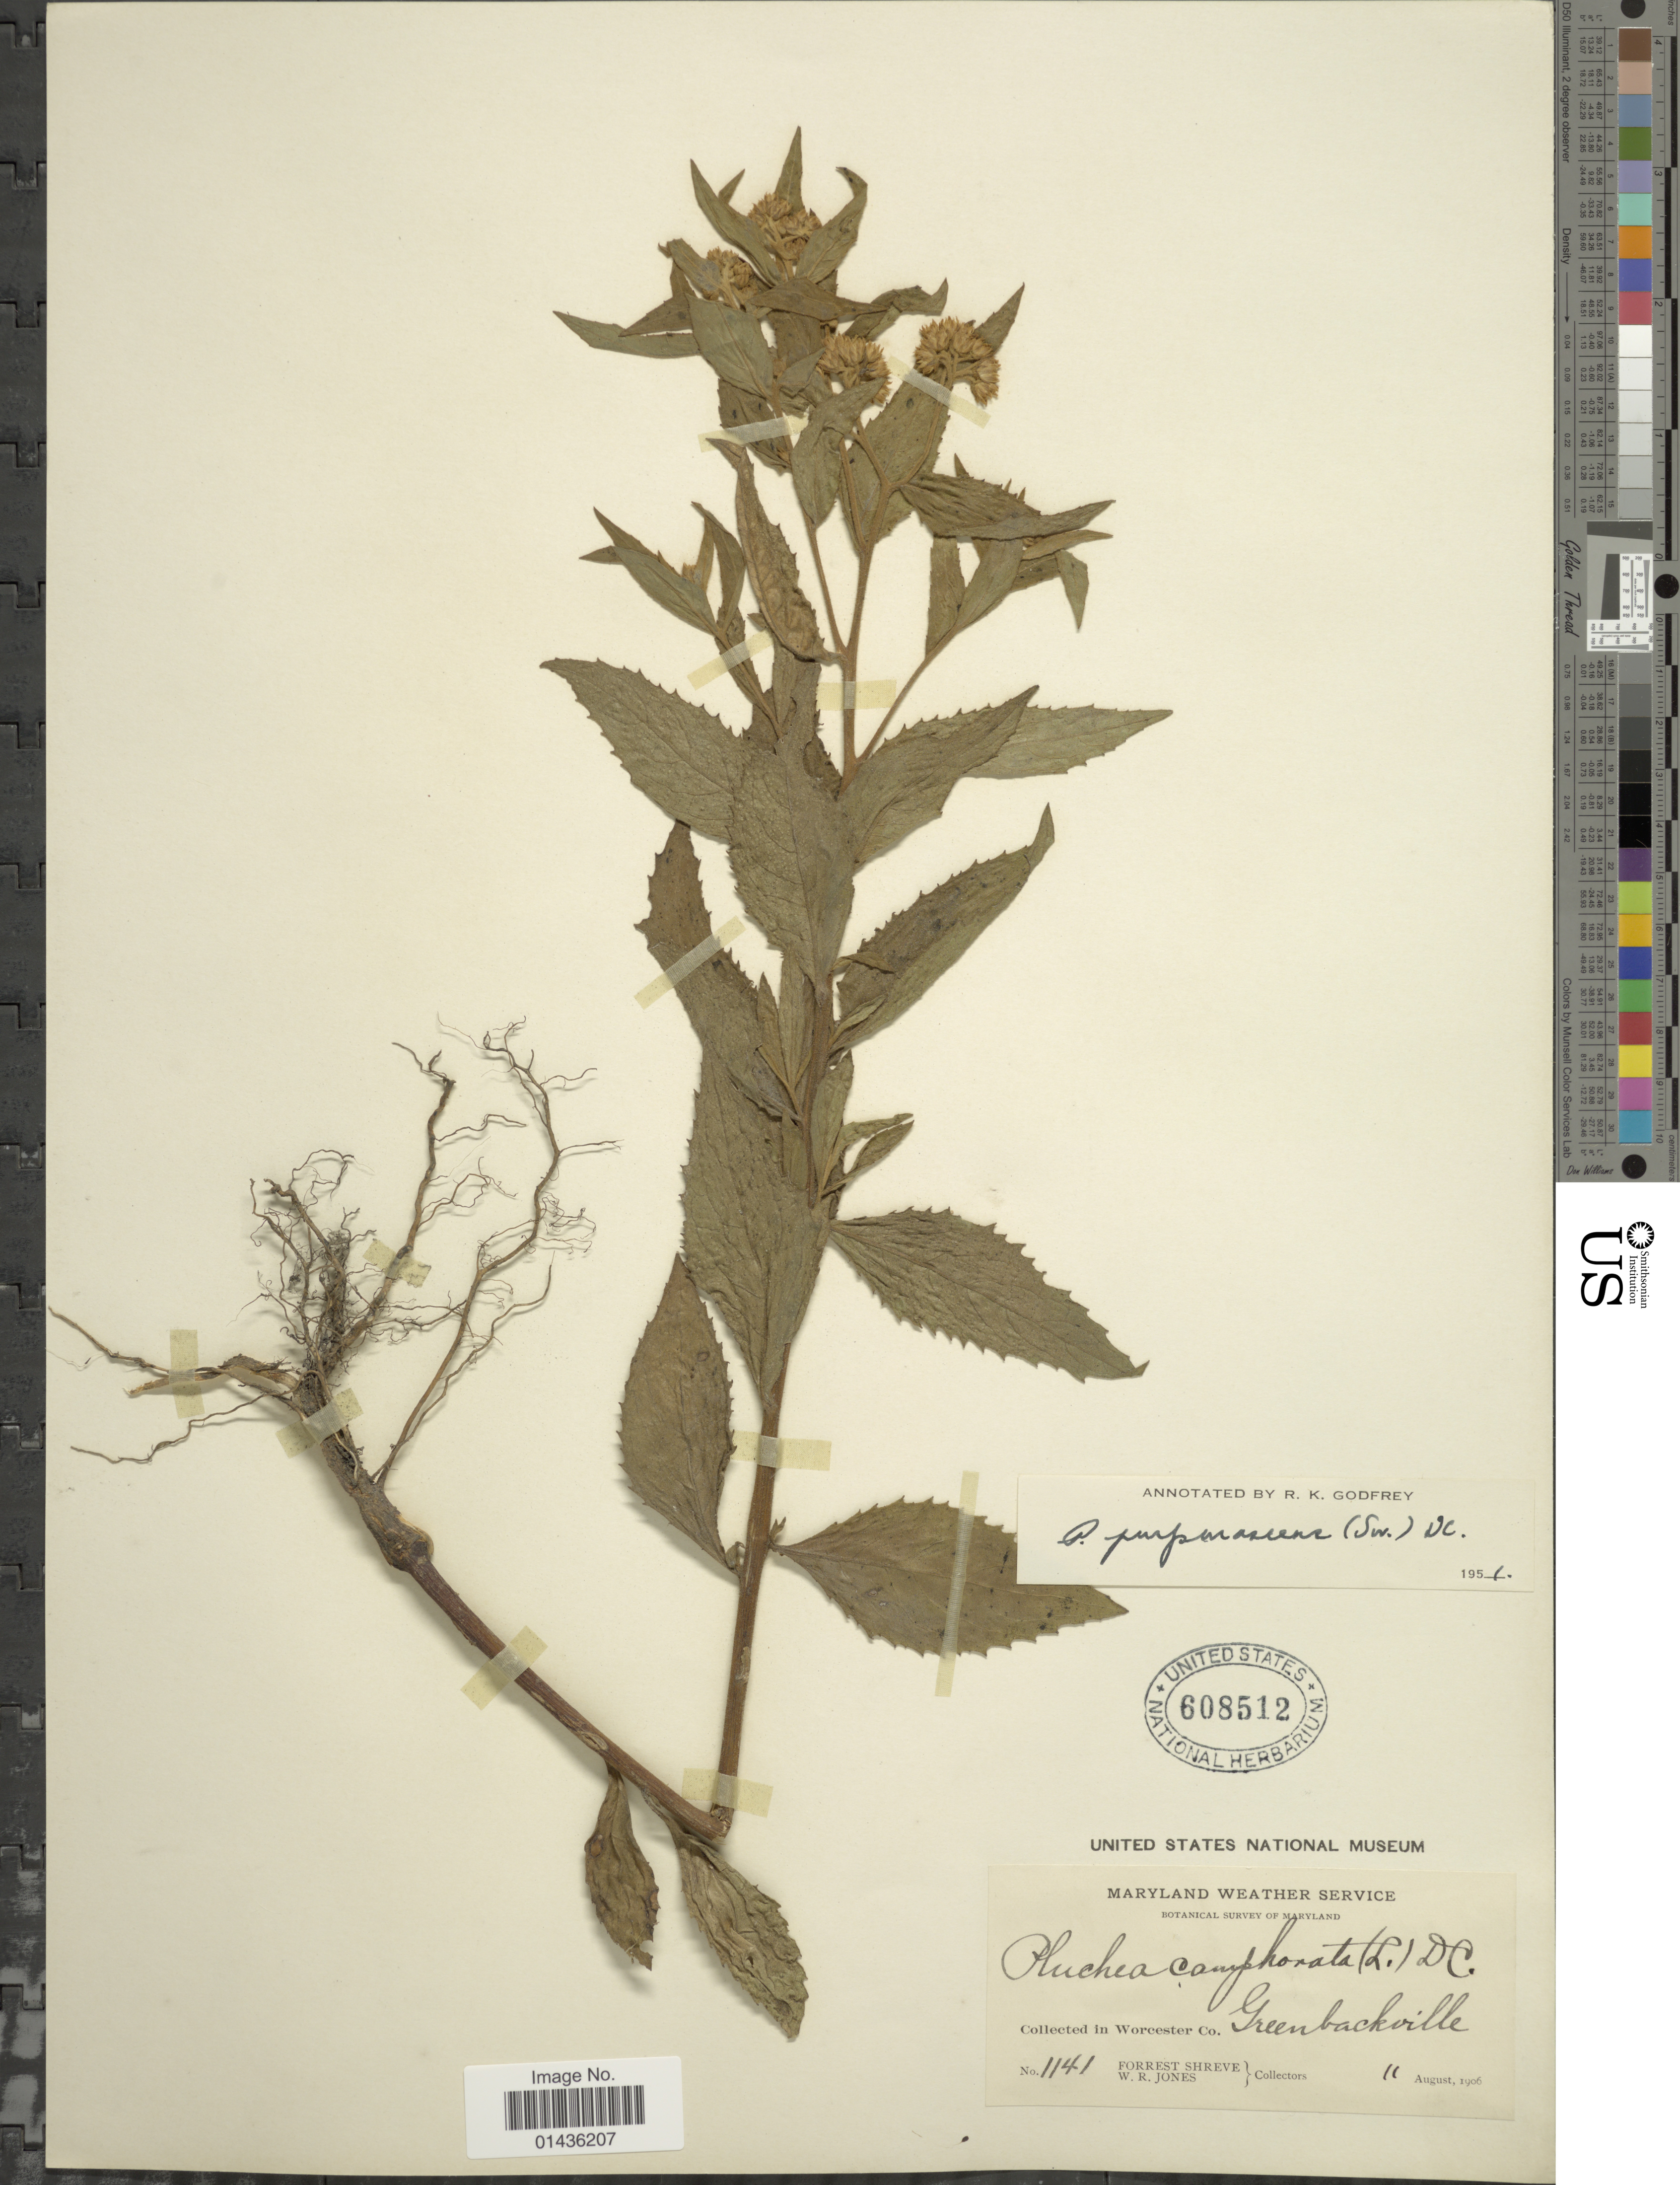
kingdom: Plantae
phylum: Tracheophyta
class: Magnoliopsida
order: Asterales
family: Asteraceae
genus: Pluchea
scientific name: Pluchea odorata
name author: (L.) Cass.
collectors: F. Shreve & W. R. Jones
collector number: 1141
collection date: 1906-08-11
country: United States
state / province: Maryland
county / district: Worcester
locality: Worcester Co., Greenbackville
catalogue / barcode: US 608512